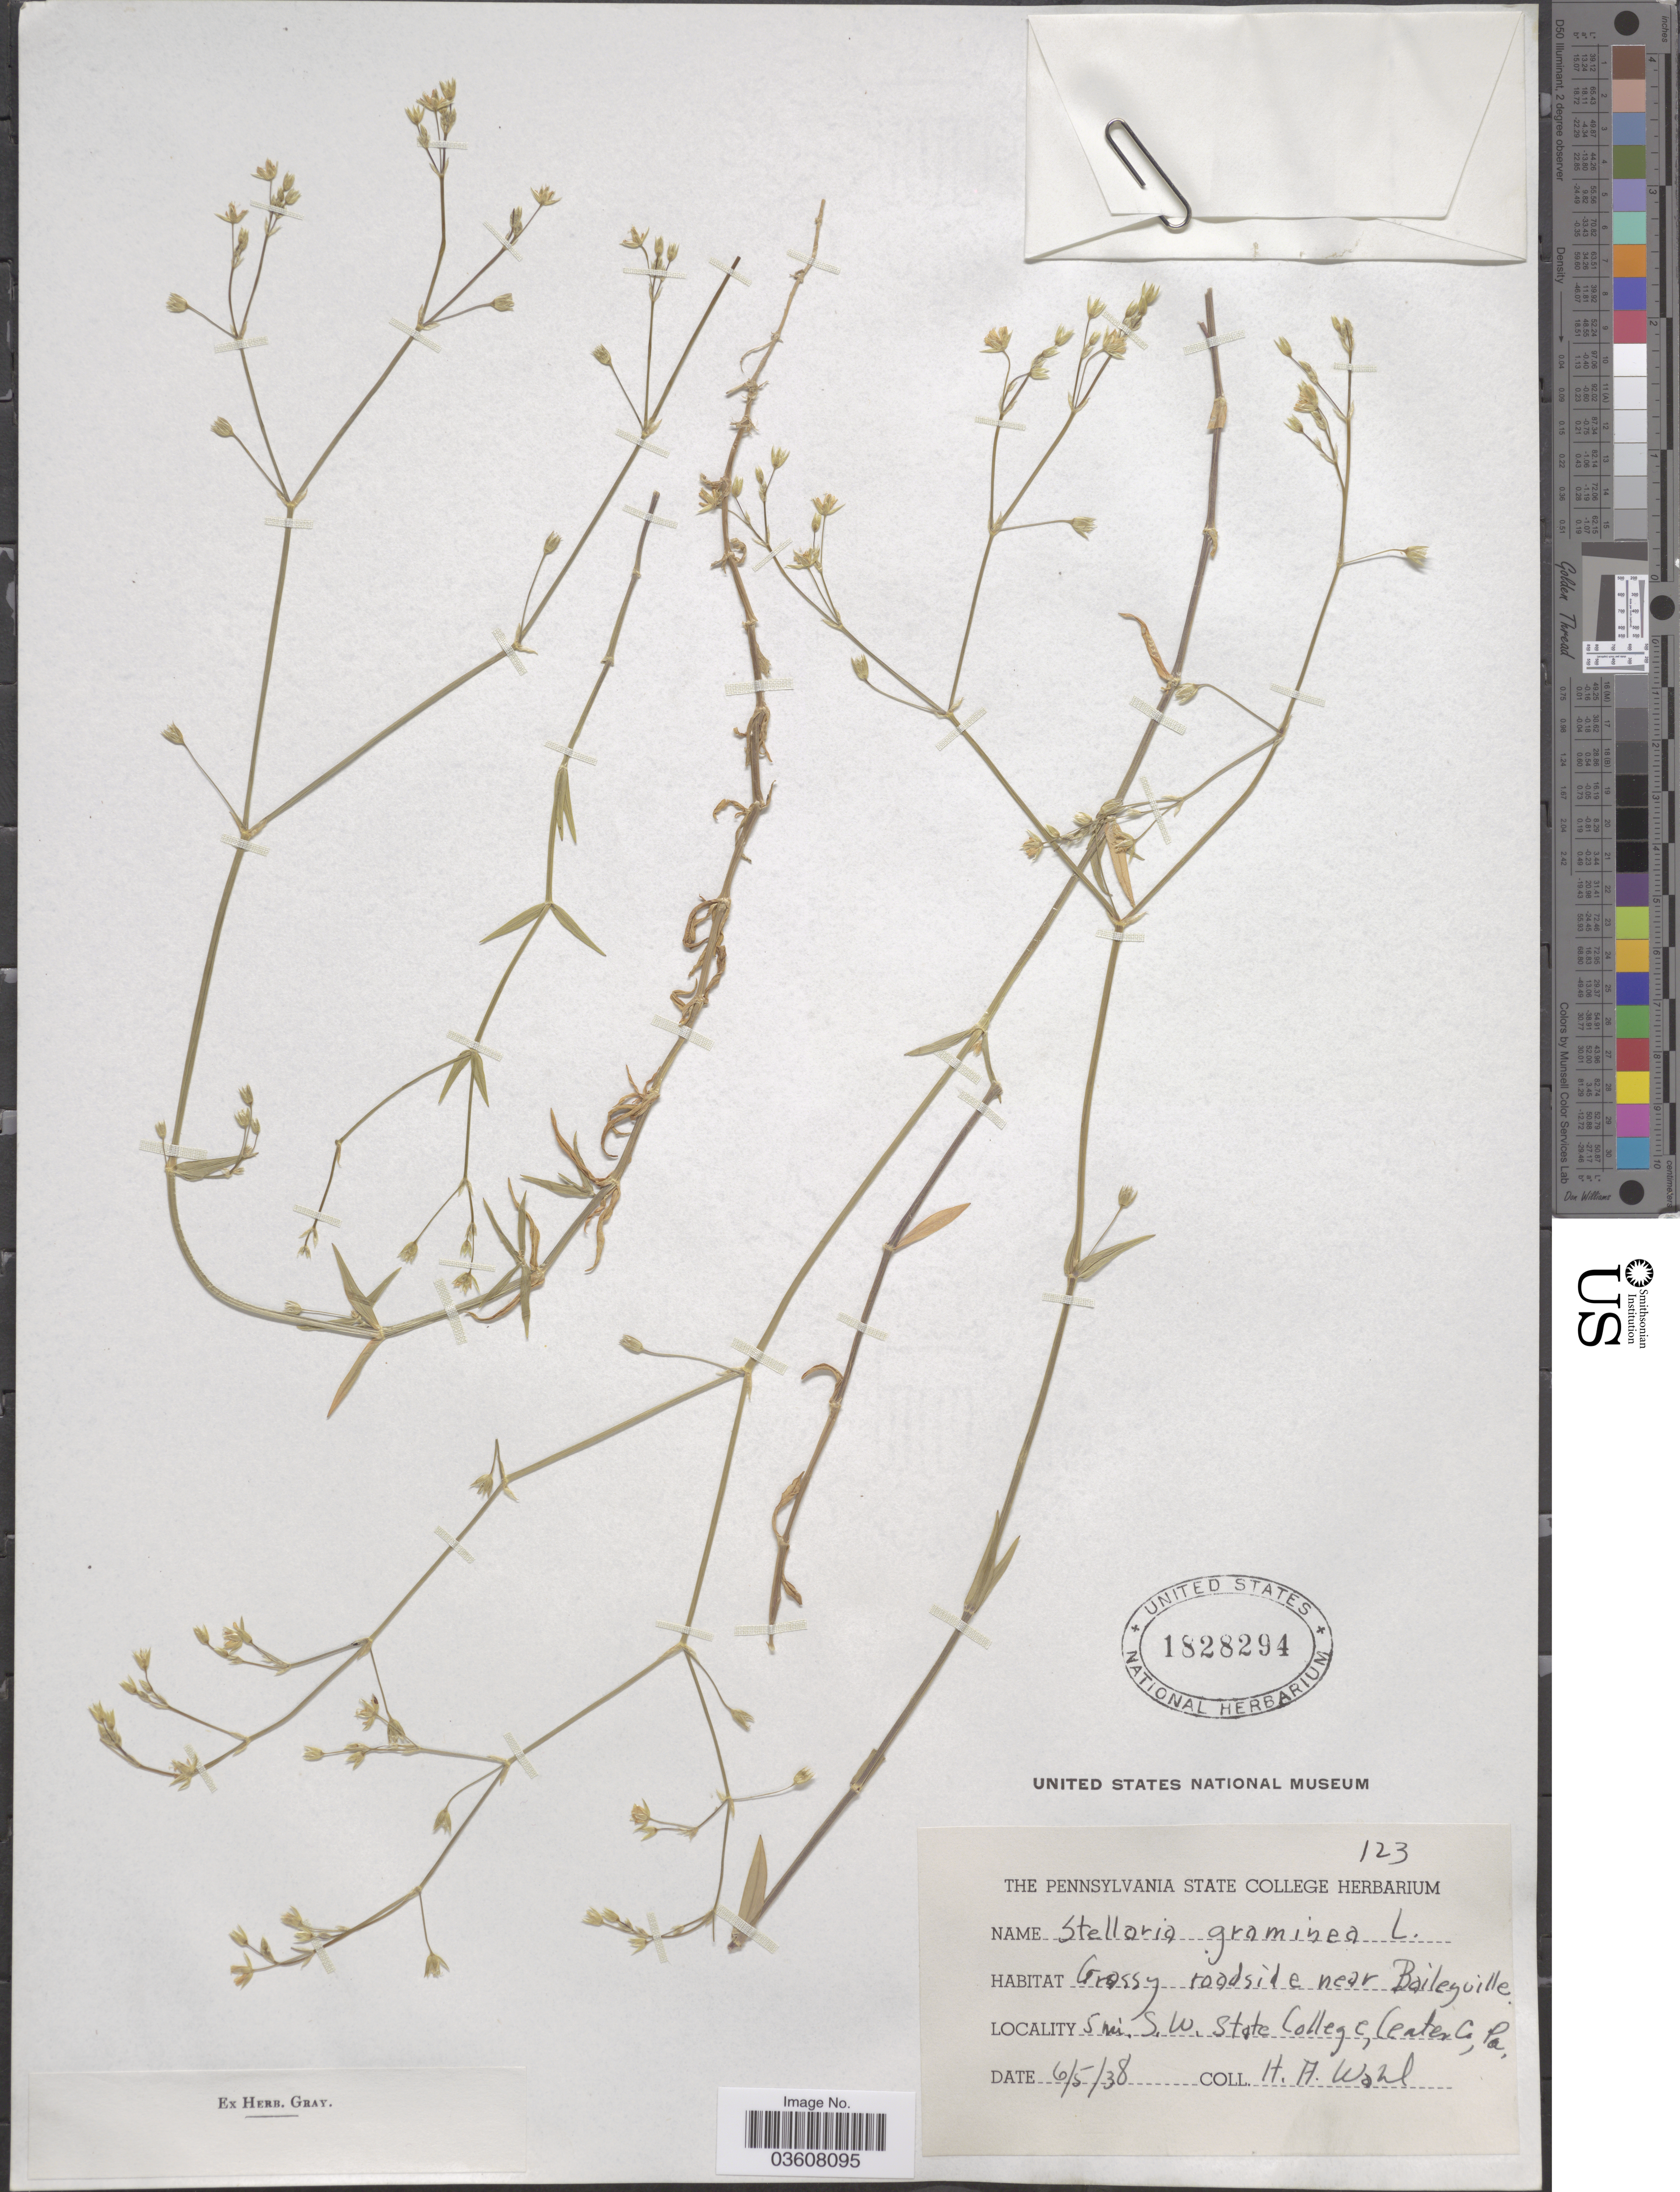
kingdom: Plantae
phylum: Tracheophyta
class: Magnoliopsida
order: Caryophyllales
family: Caryophyllaceae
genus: Stellaria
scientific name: Stellaria graminea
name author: L.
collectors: H. A. Wahl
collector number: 123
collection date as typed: Transcribed d/m/y: 5/6/38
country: United States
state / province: Pennsylvania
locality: Grassy roadside near Baileyville. 5 mi. S. W. State College, Crater Co.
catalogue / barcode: US 1828294